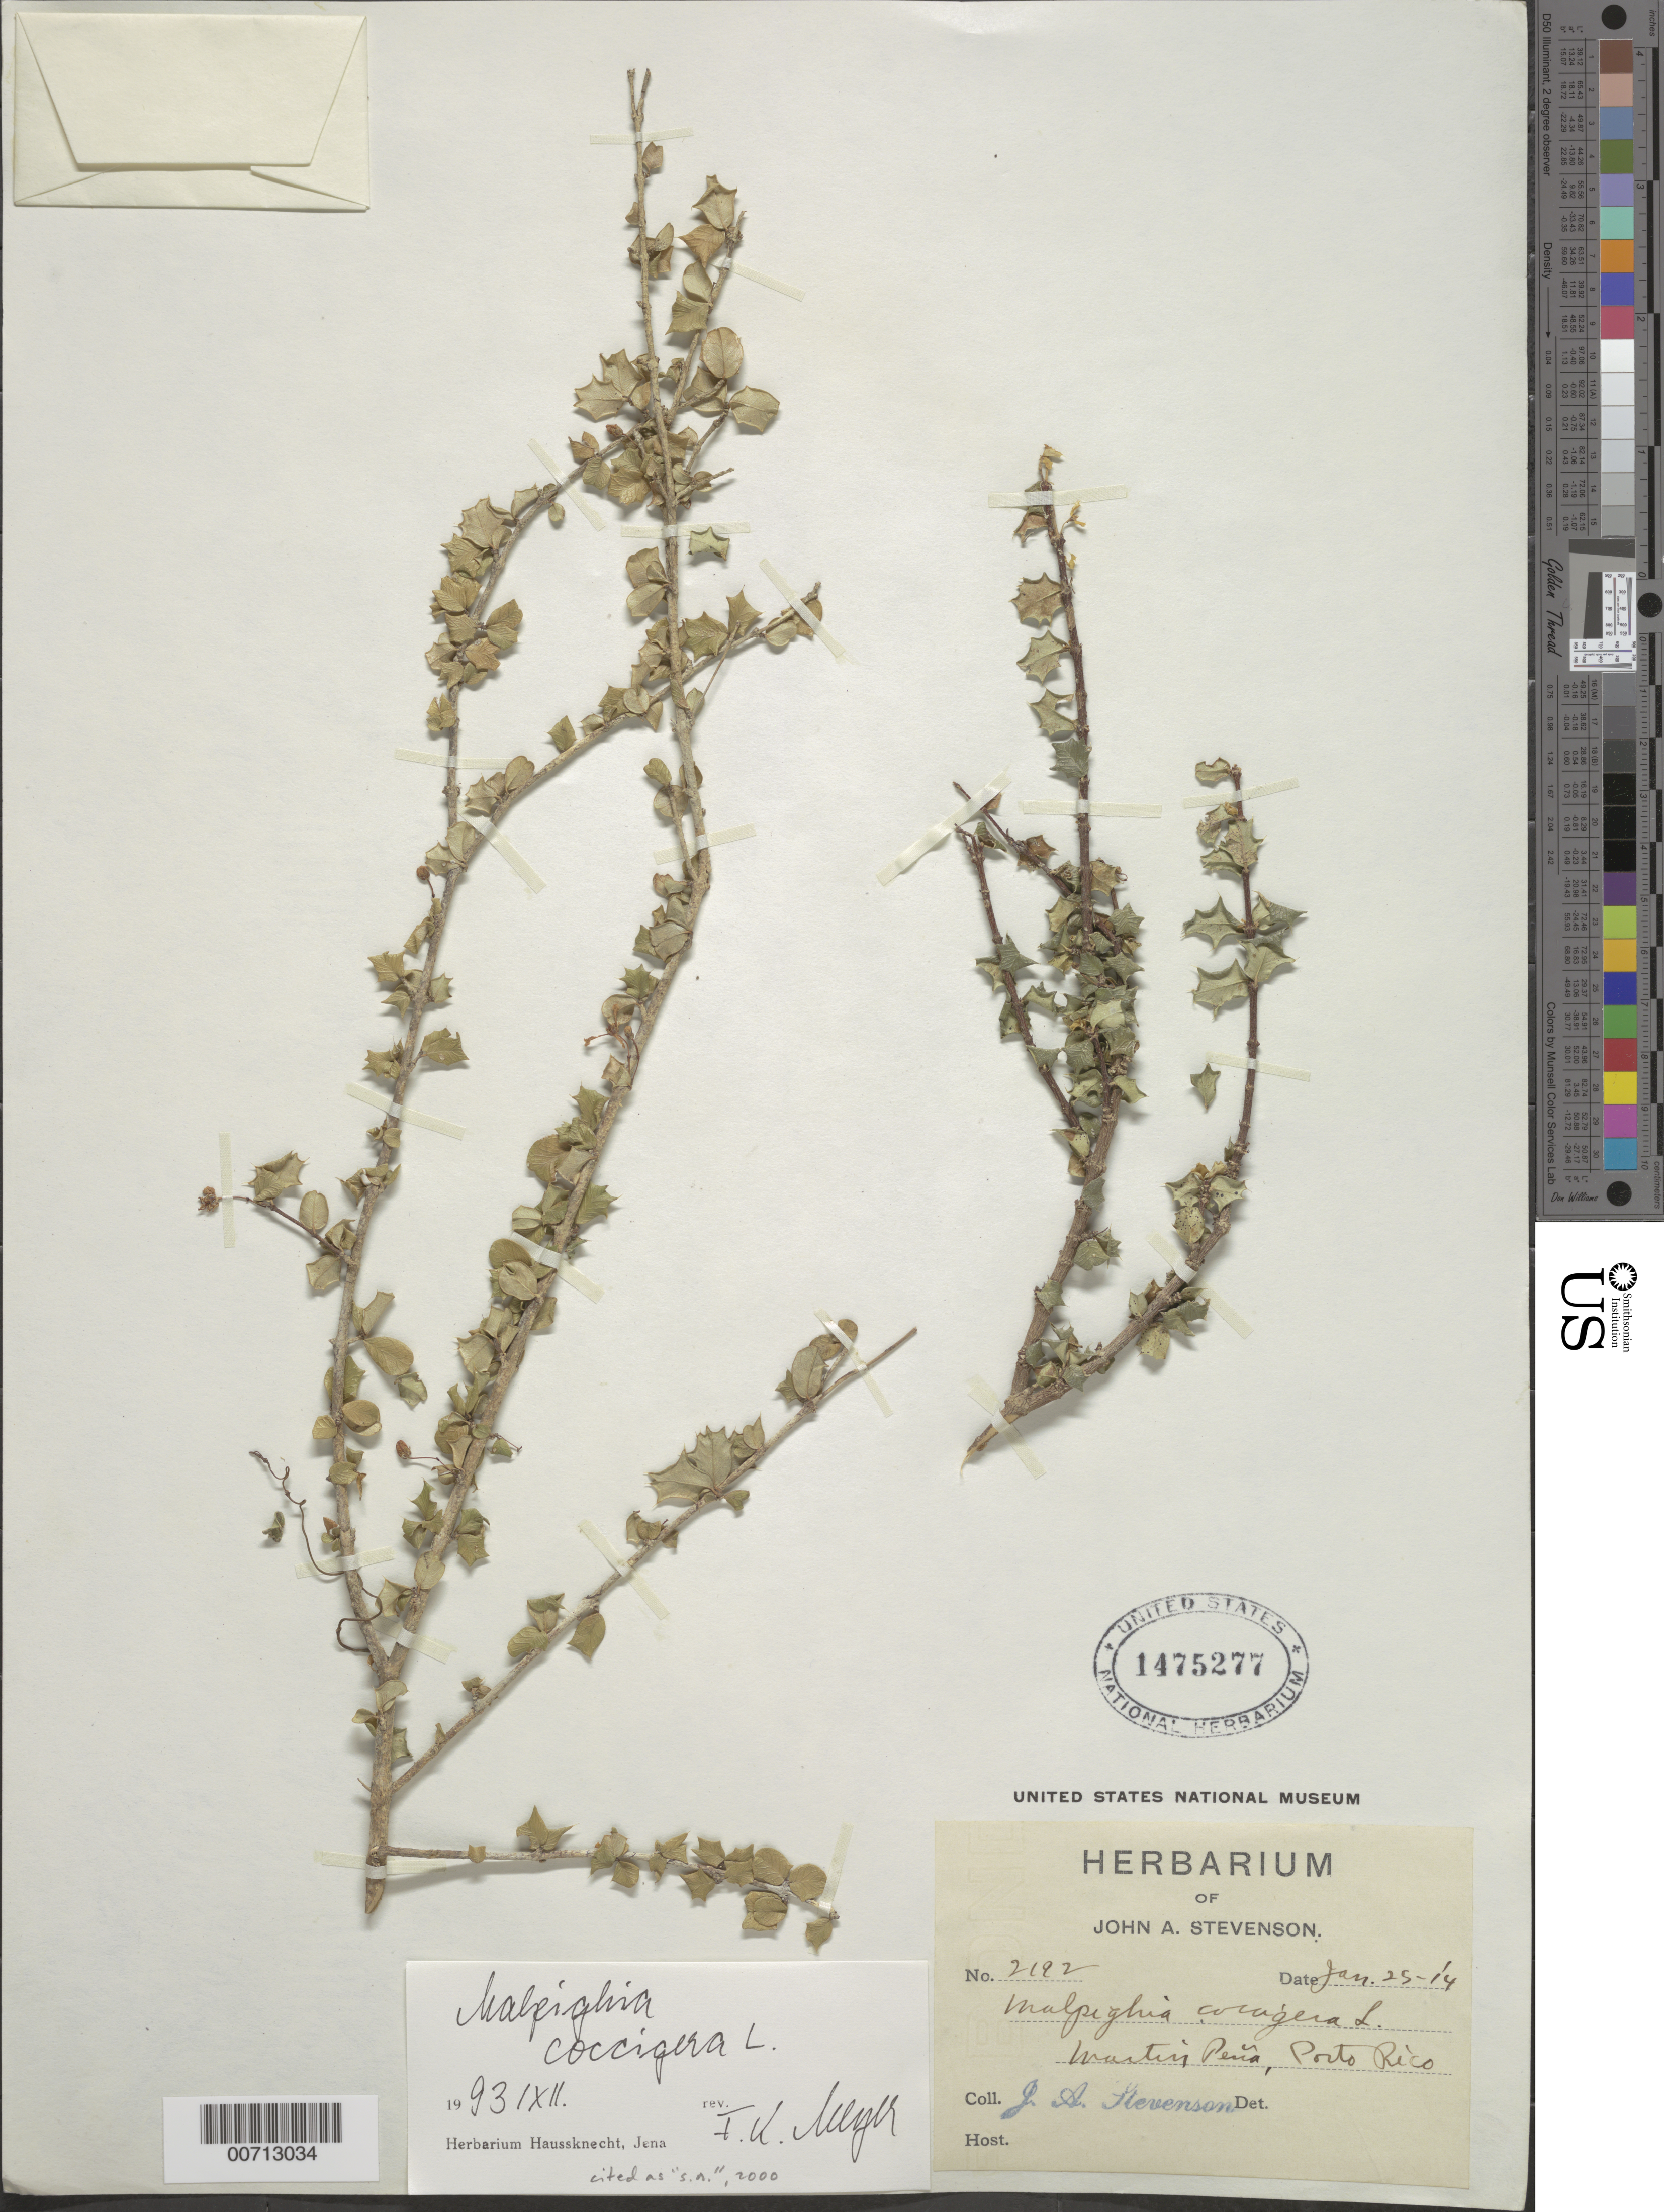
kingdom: Plantae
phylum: Tracheophyta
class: Magnoliopsida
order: Malpighiales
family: Malpighiaceae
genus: Malpighia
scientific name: Malpighia coccigera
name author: L.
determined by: Meyer, F. K.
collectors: J. Stevenson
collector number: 2192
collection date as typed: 25 Jan 1914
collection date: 1914-01-25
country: Puerto Rico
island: Greater Antilles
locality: Martin Pena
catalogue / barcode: US 1475277